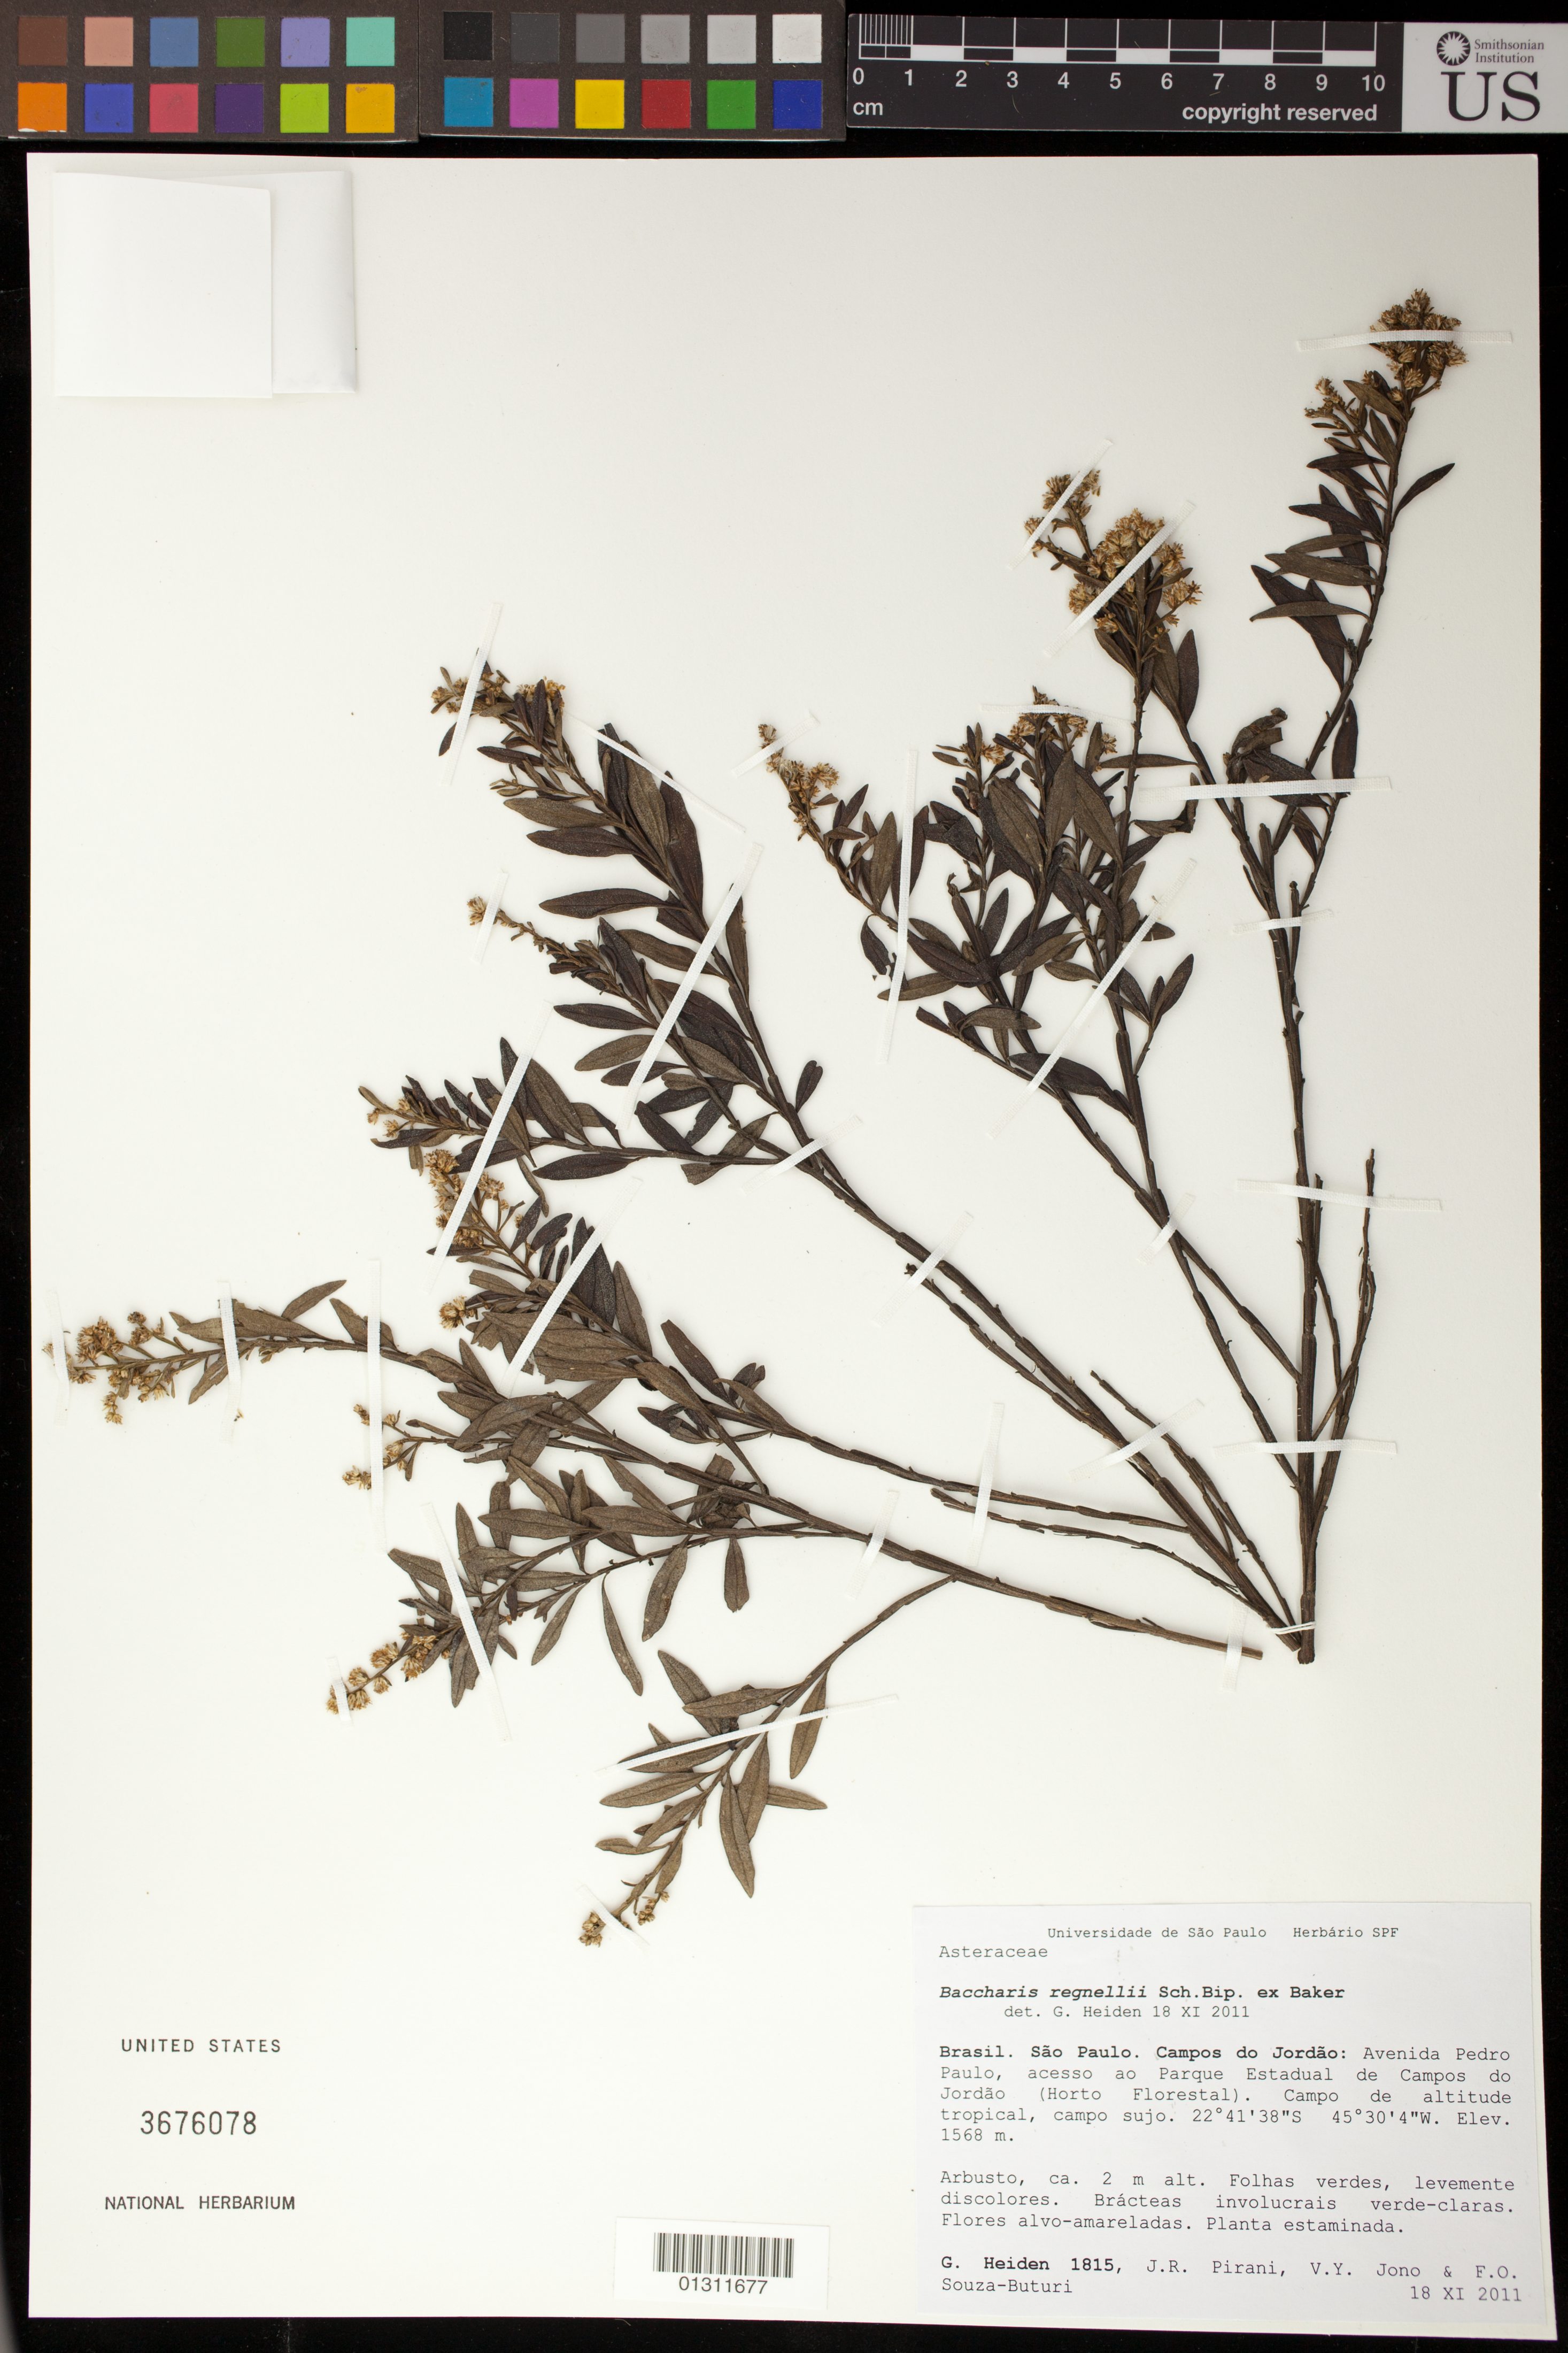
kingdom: Plantae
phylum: Tracheophyta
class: Magnoliopsida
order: Asterales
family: Asteraceae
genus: Baccharis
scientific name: Baccharis regnellii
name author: Sch. Bip. ex Baker in Mart.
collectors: G. Heiden, J. R. Pirani, V. Jono & F. Souza - Buturi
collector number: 1815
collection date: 2011-11-18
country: Brazil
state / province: São Paulo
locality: Campos do Jordao: Avenida Pedro Paulo, acesso ao Parque Estadual de Campos do Jordao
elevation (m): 1568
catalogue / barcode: US 3676078